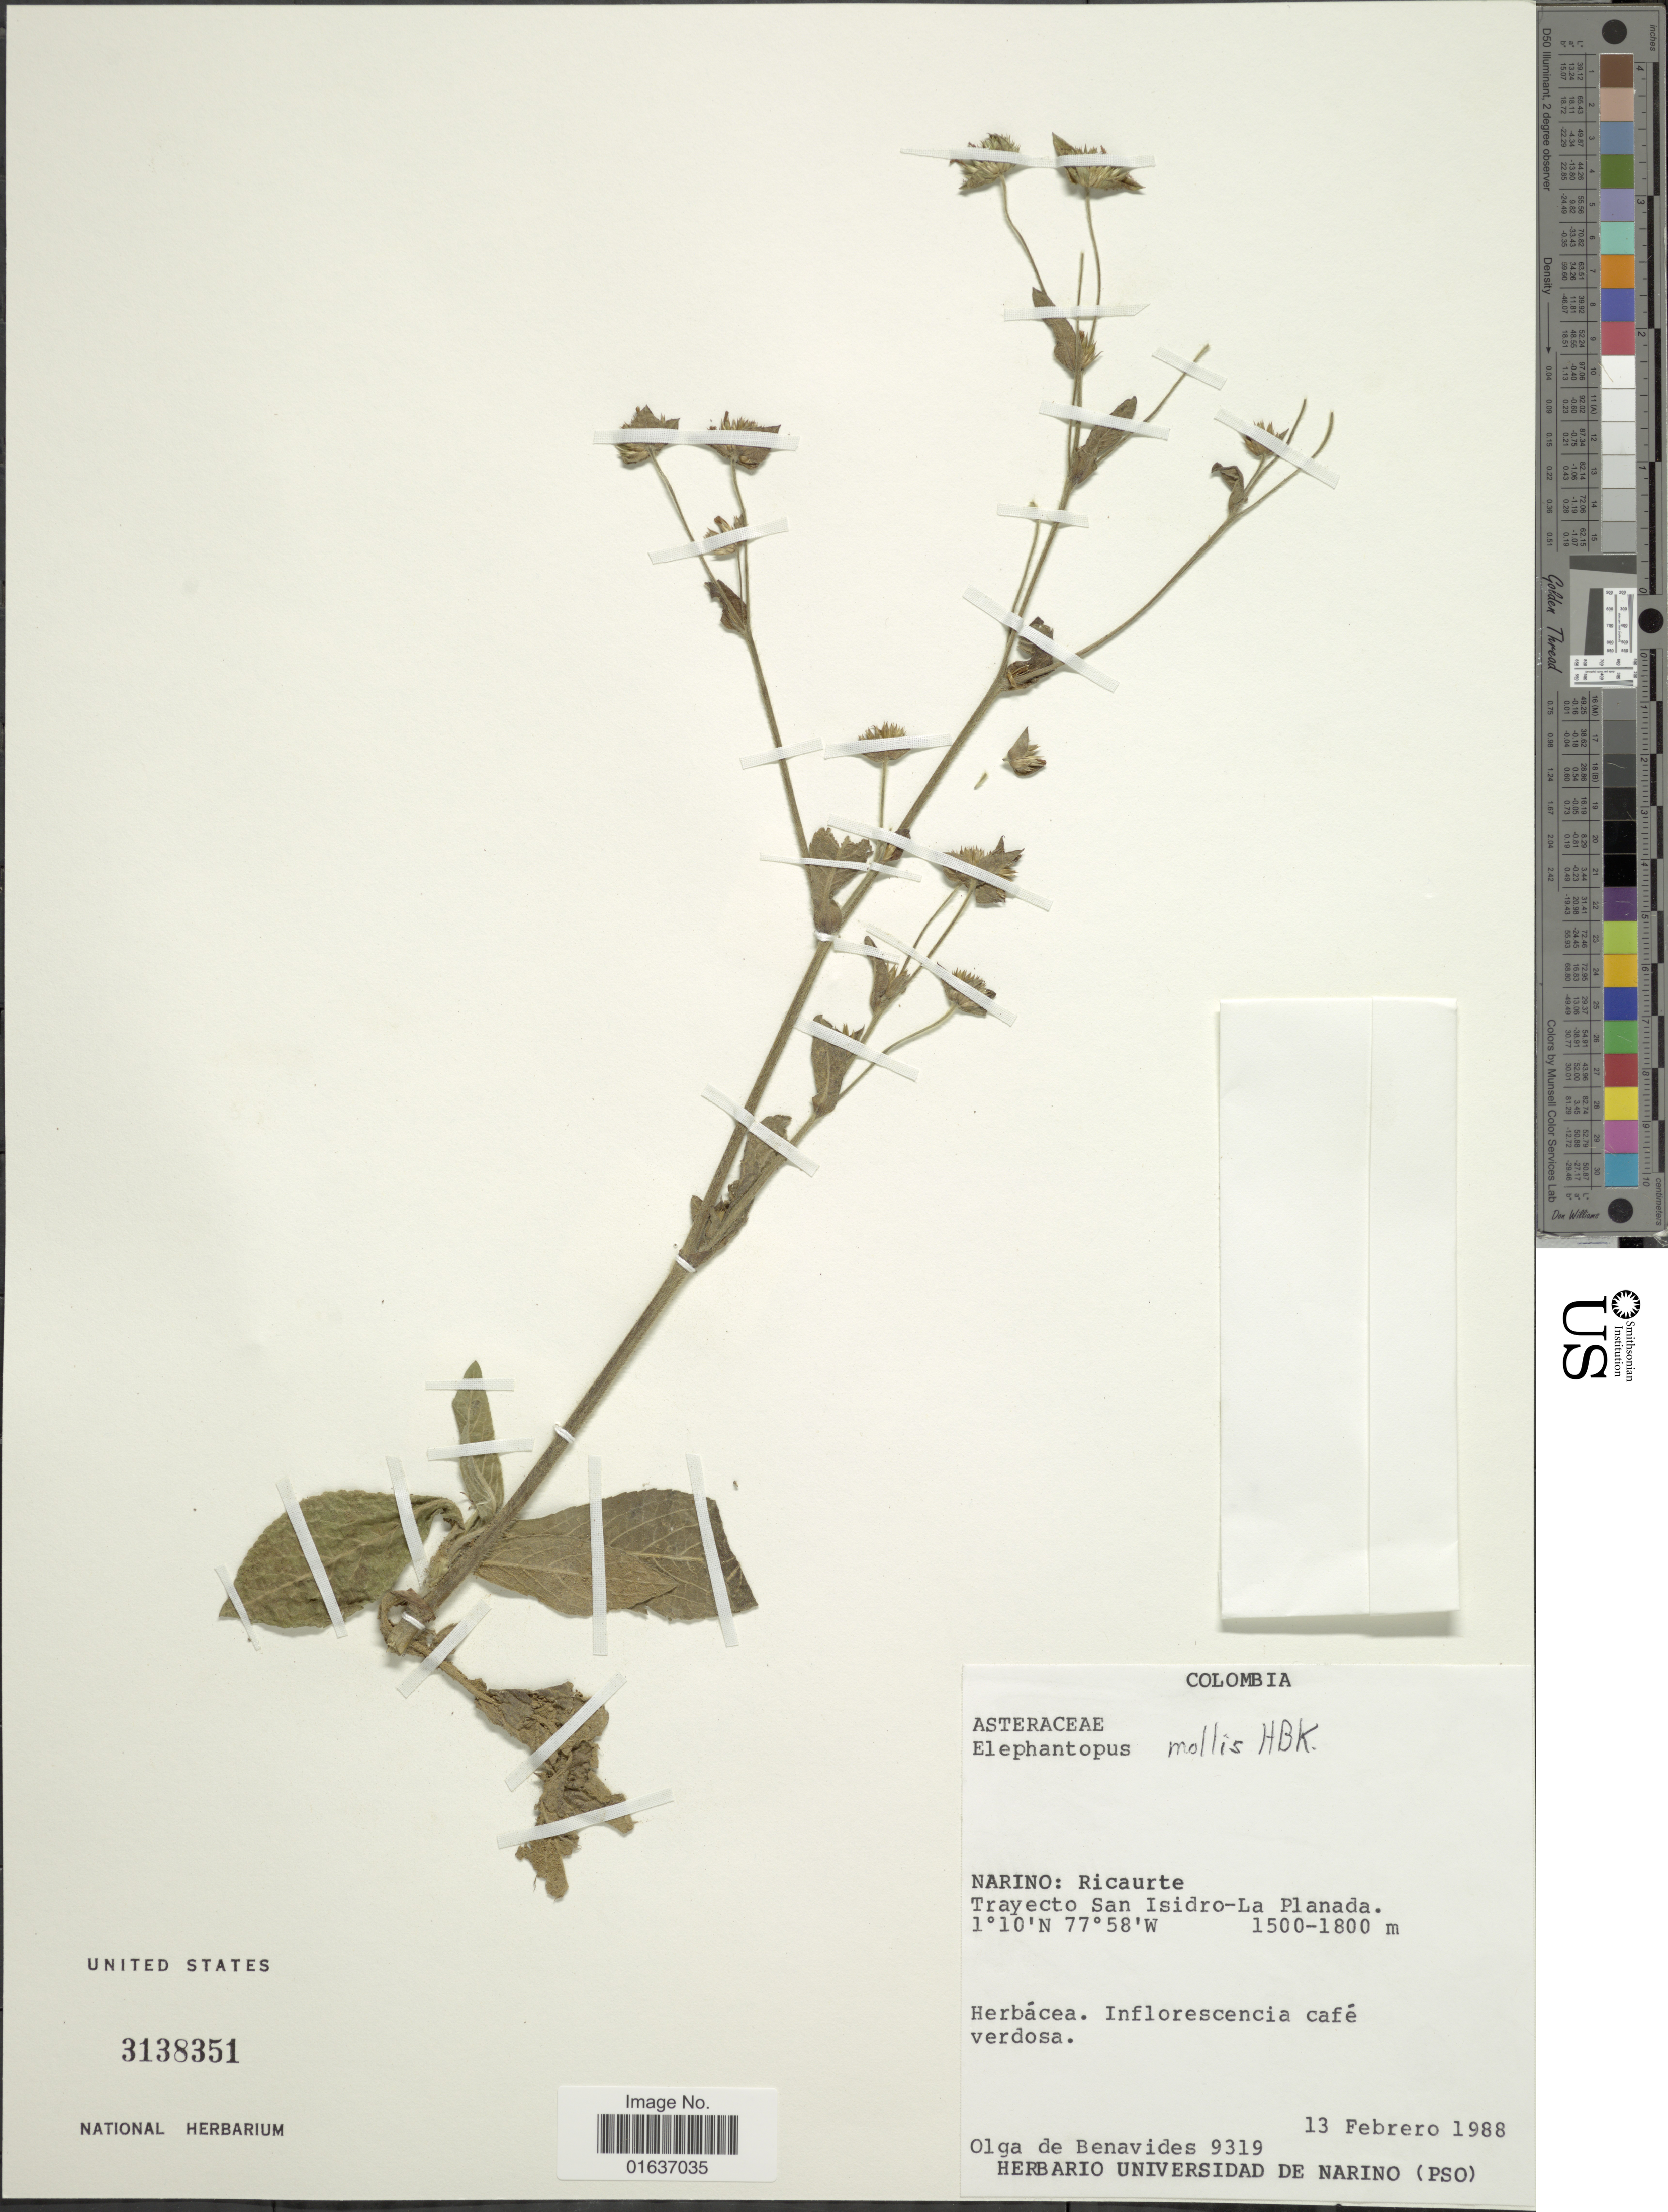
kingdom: Plantae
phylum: Tracheophyta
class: Magnoliopsida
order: Asterales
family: Asteraceae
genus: Elephantopus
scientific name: Elephantopus mollis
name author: Kunth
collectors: Olga S. de Benavides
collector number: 9319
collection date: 1988-02-13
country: Colombia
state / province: Nariño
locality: Narino: Ricaurte, Trayecto San Isidro-La Planada, Inflorescencia café verdosa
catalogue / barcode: US 3138351